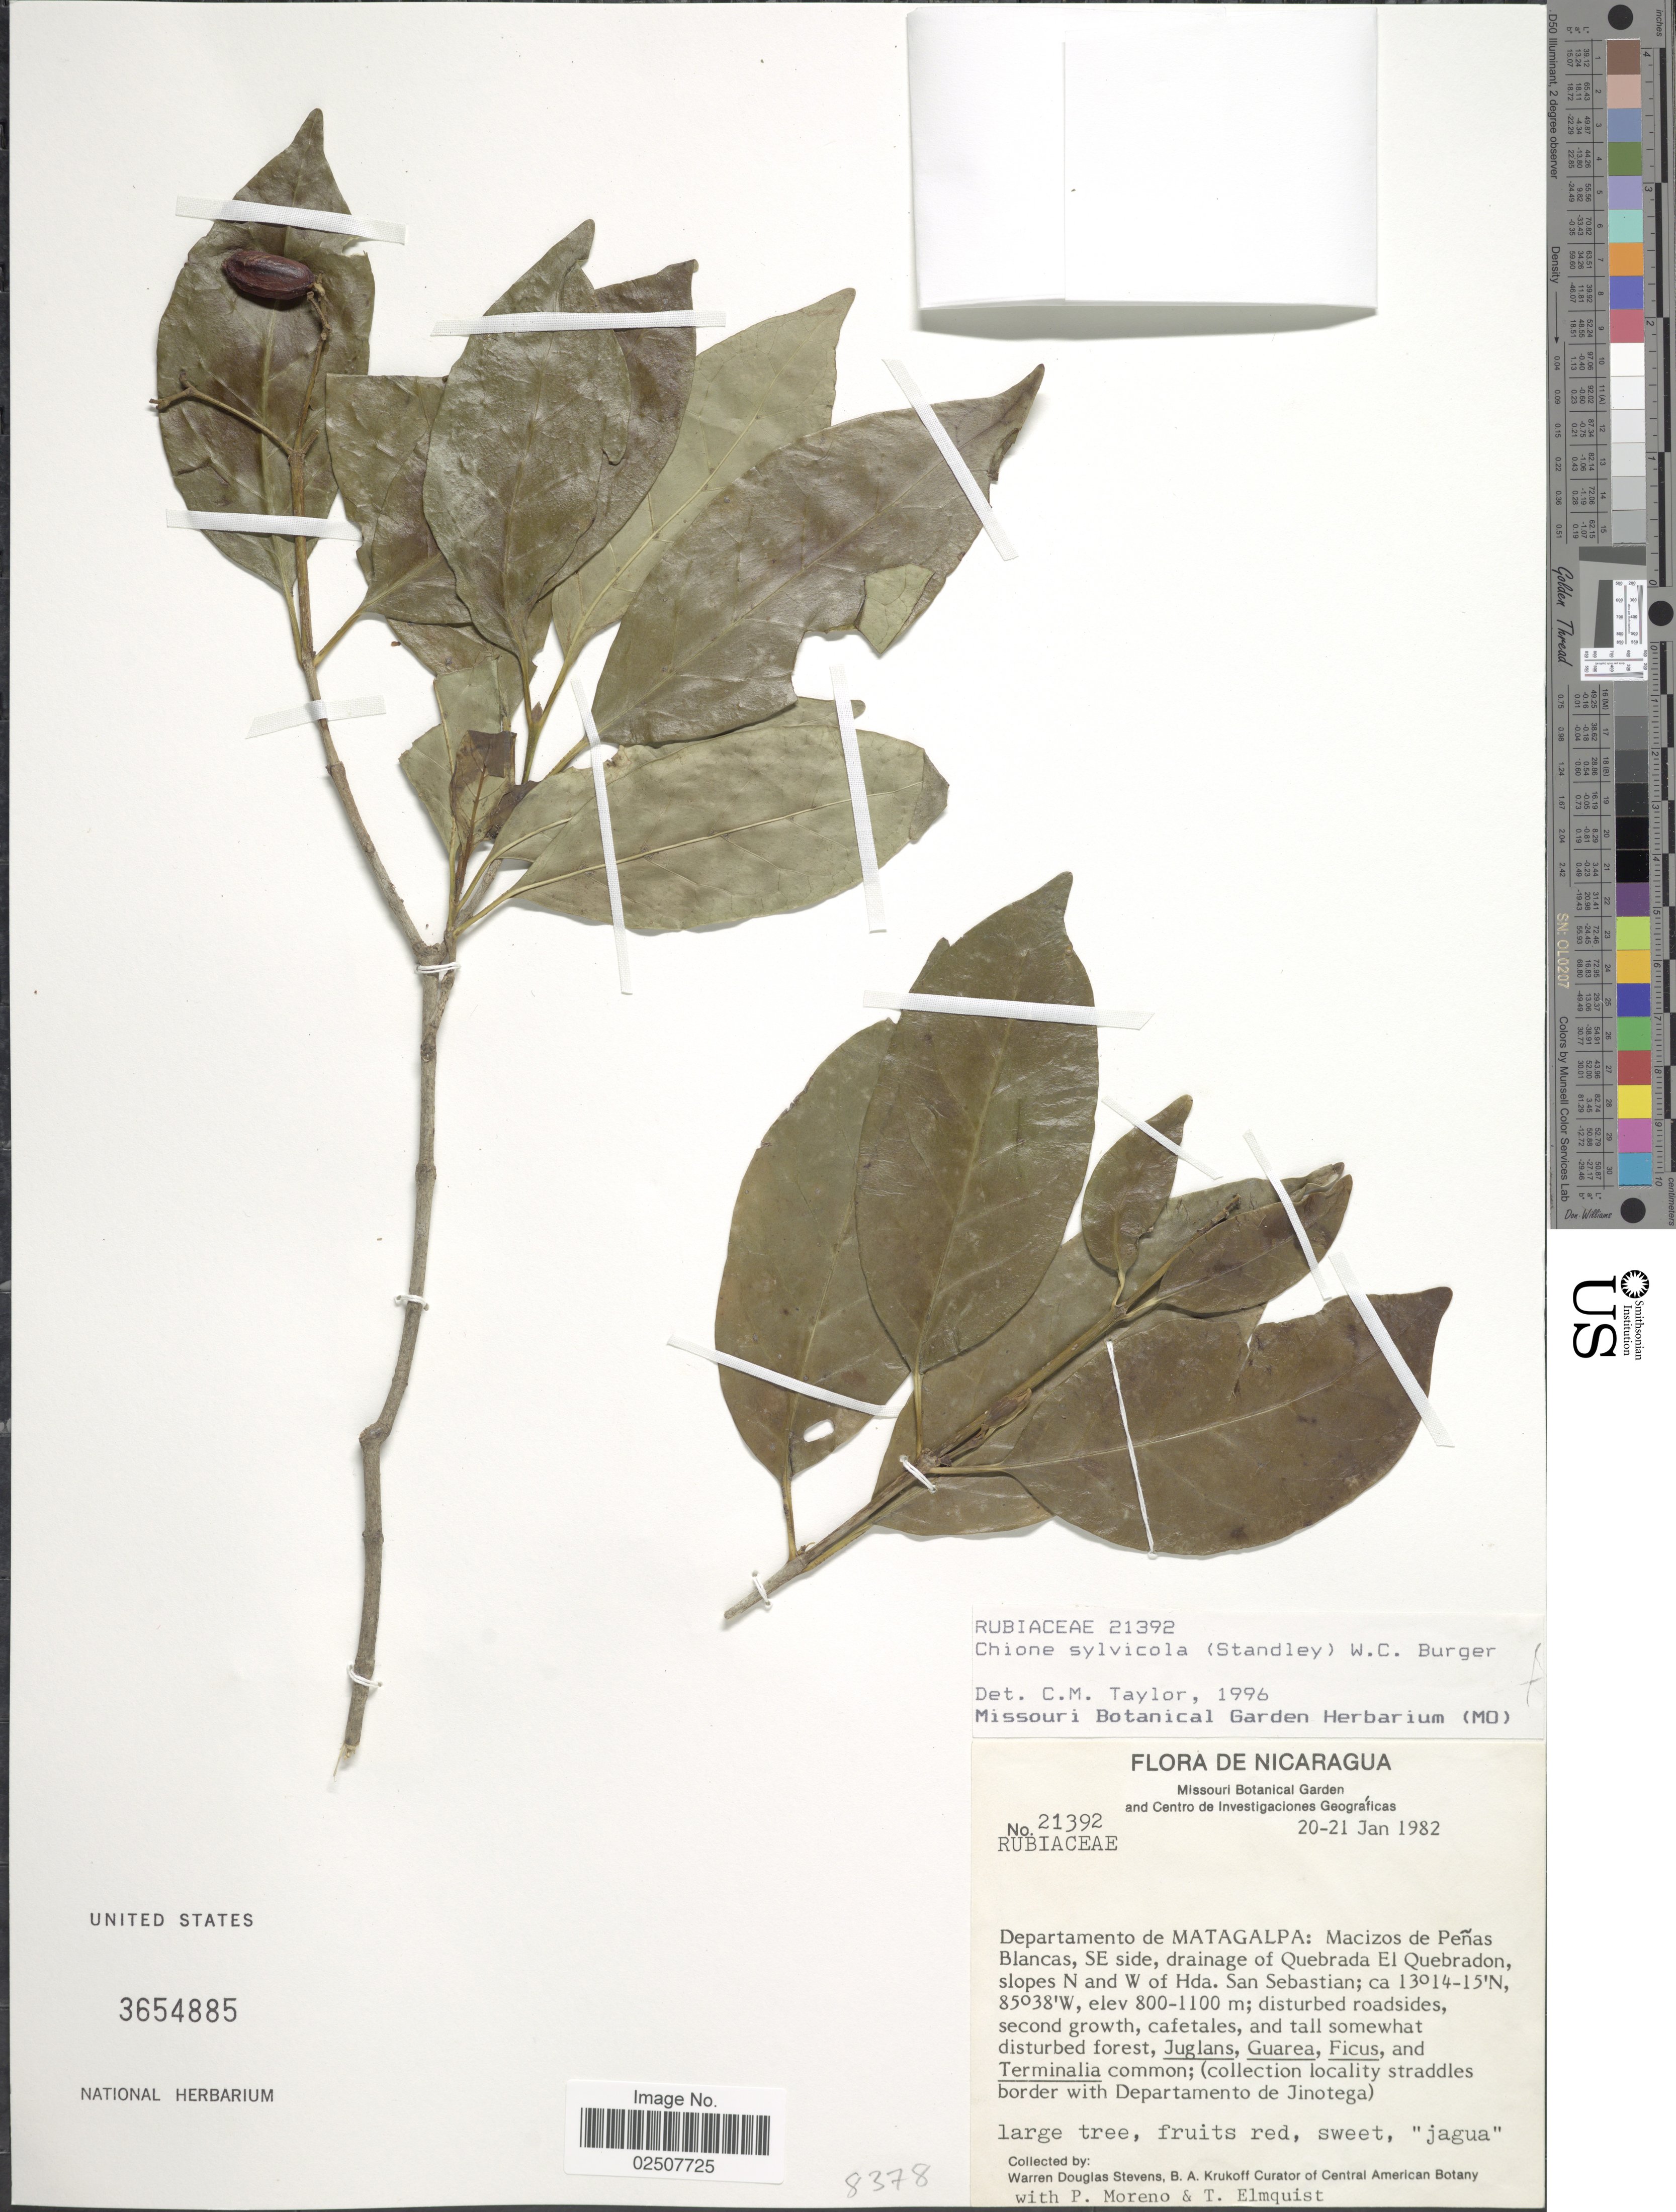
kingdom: Plantae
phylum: Tracheophyta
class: Magnoliopsida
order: Gentianales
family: Rubiaceae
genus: Chione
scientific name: Chione sylvicola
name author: (Standl.) W.C. Burger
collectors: W. D. Stevens, B. A. Krukoff, P. Moreno & T. Elmquist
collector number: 21392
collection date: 1982-01-20/1982-01-21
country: Nicaragua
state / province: Matagalpa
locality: Departamento de Matagalpa: Macizos de Peñas Blancas, SE side, drainage of Quebrada El Quebradon, slopes N and W of Hda. San Sebastian; disturbed roadsides, second growth, cafetales, and tall somewhat disturbed forest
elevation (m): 800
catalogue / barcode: US 3654885